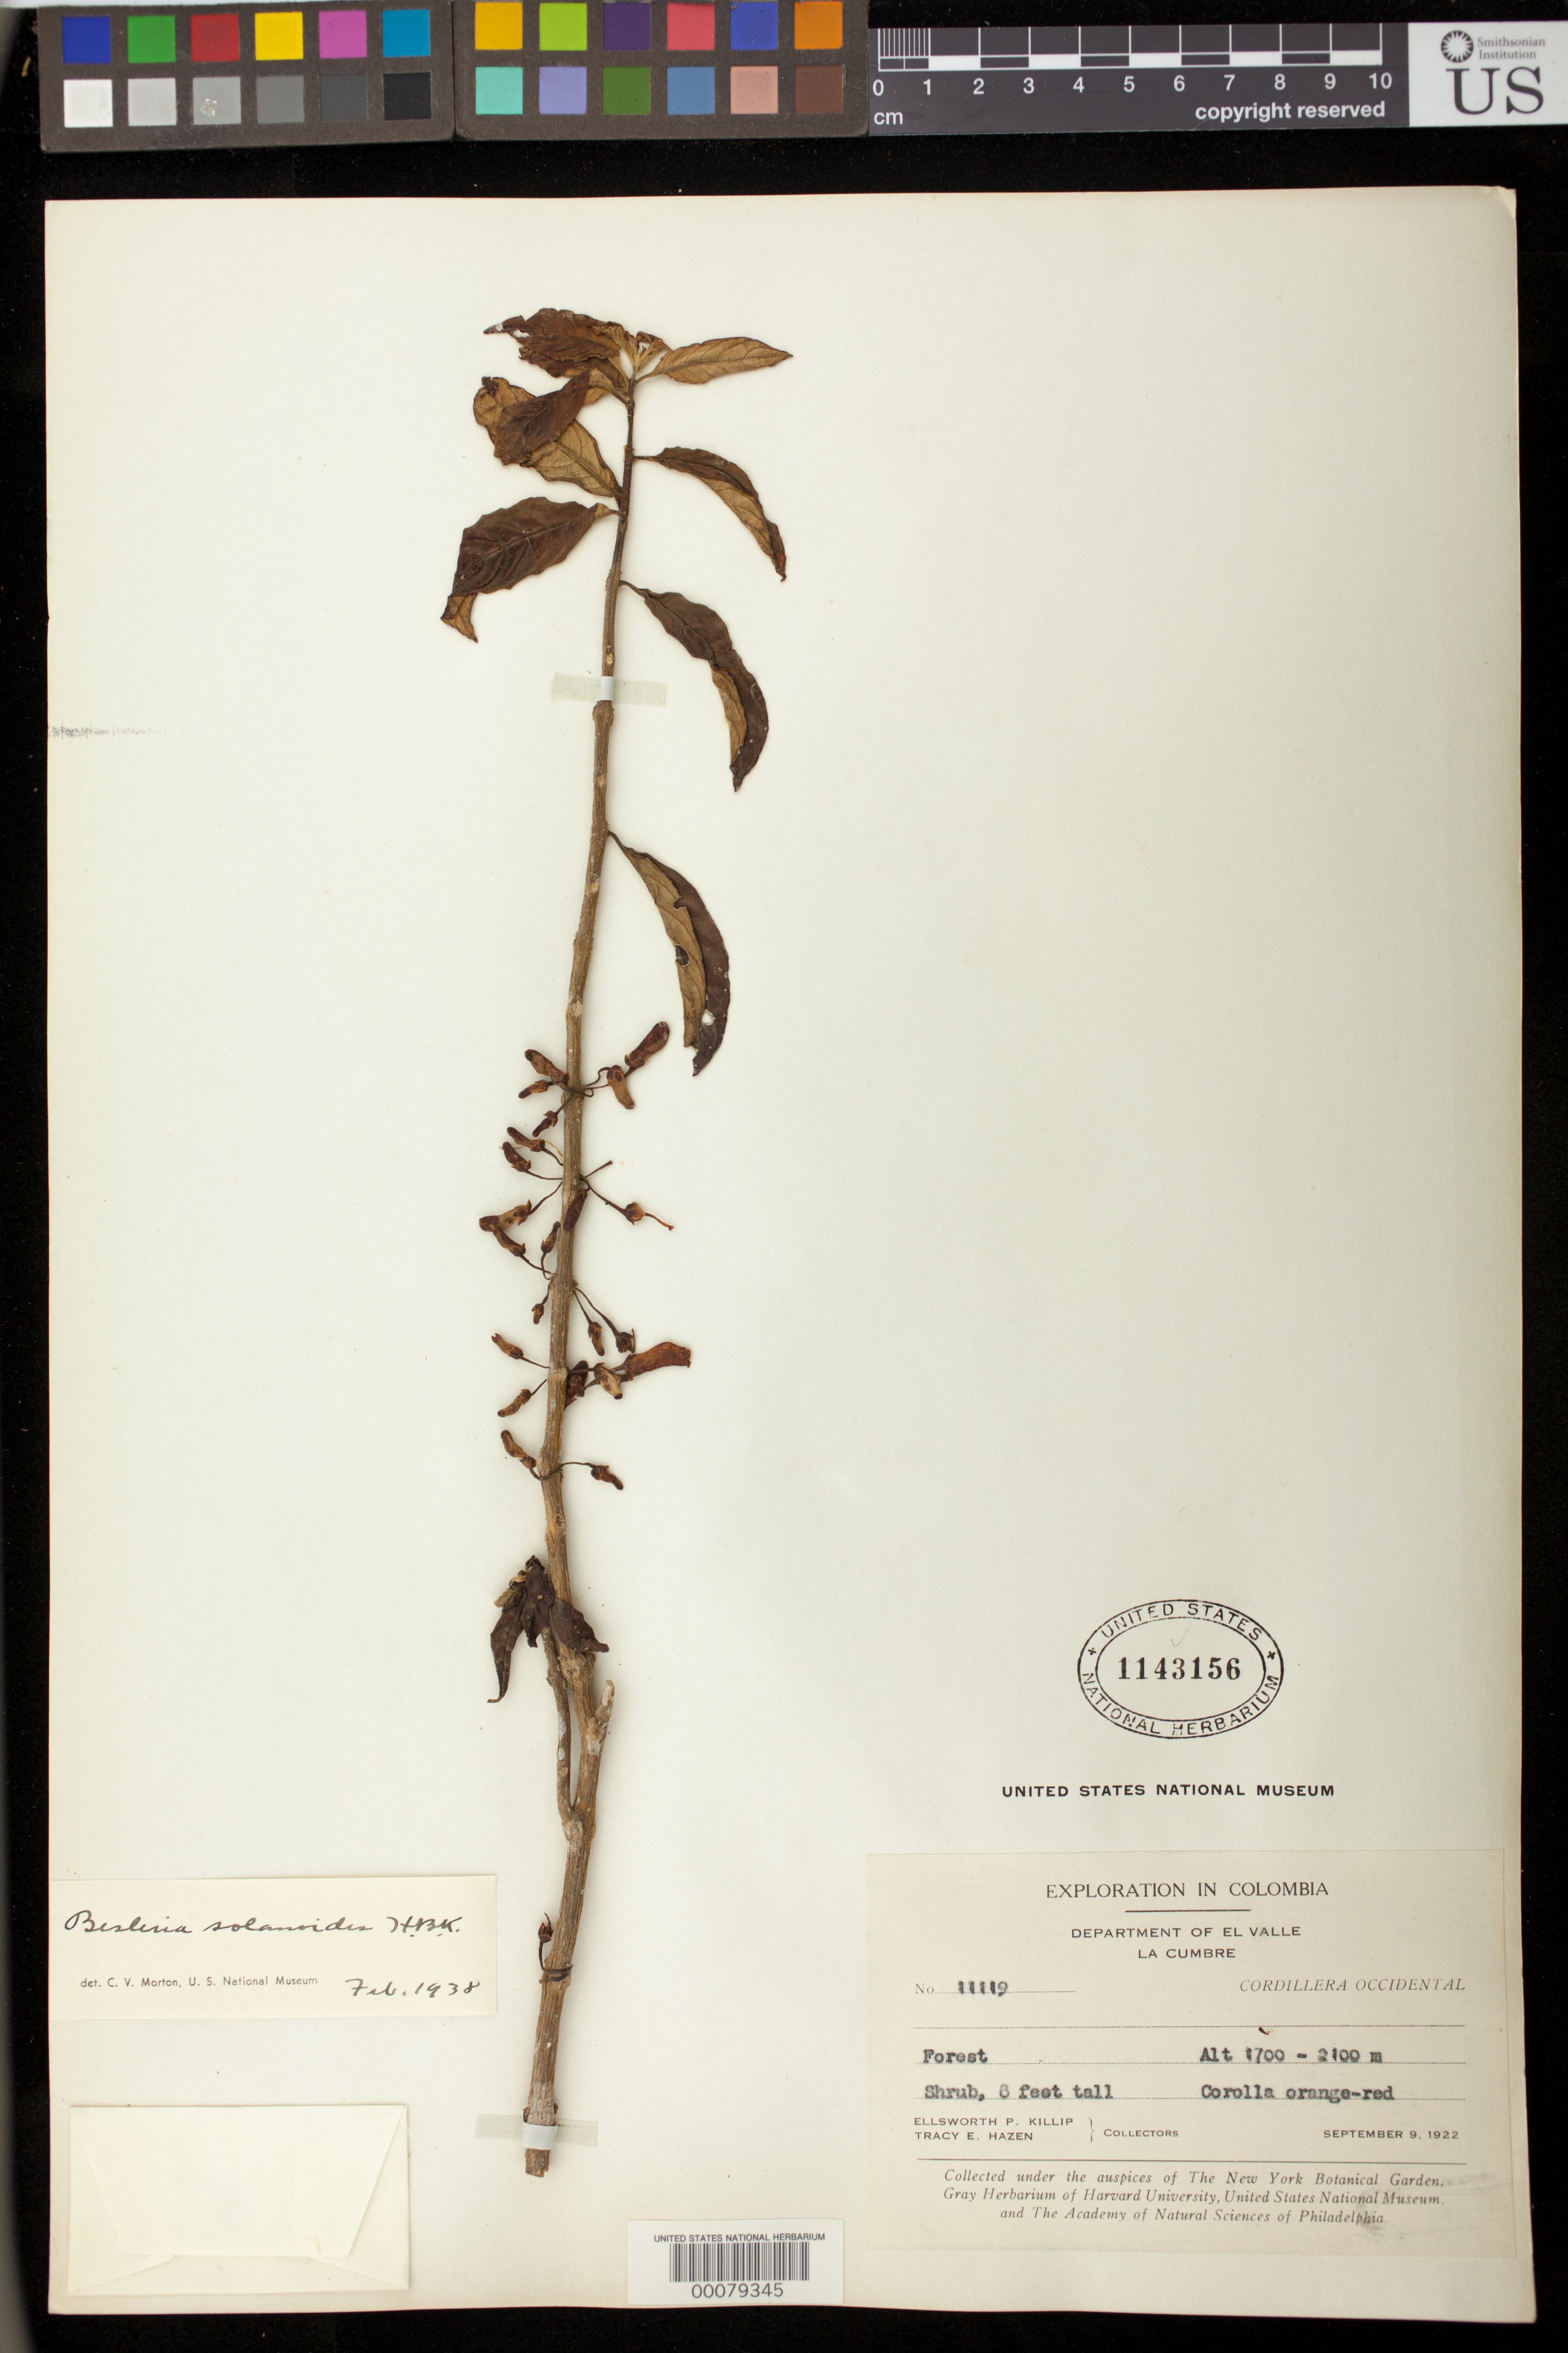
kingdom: Plantae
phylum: Tracheophyta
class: Magnoliopsida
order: Lamiales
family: Gesneriaceae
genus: Besleria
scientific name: Besleria solanoides var. solanoides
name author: Kunth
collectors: E. P. Killip & T. E. Hazen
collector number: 11119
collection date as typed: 09 Sep 1922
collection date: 1922-09-09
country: Colombia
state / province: Valle del Cauca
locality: La Cumbre, Cordillera Occidental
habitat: Forest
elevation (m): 1700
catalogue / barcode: US 1143156